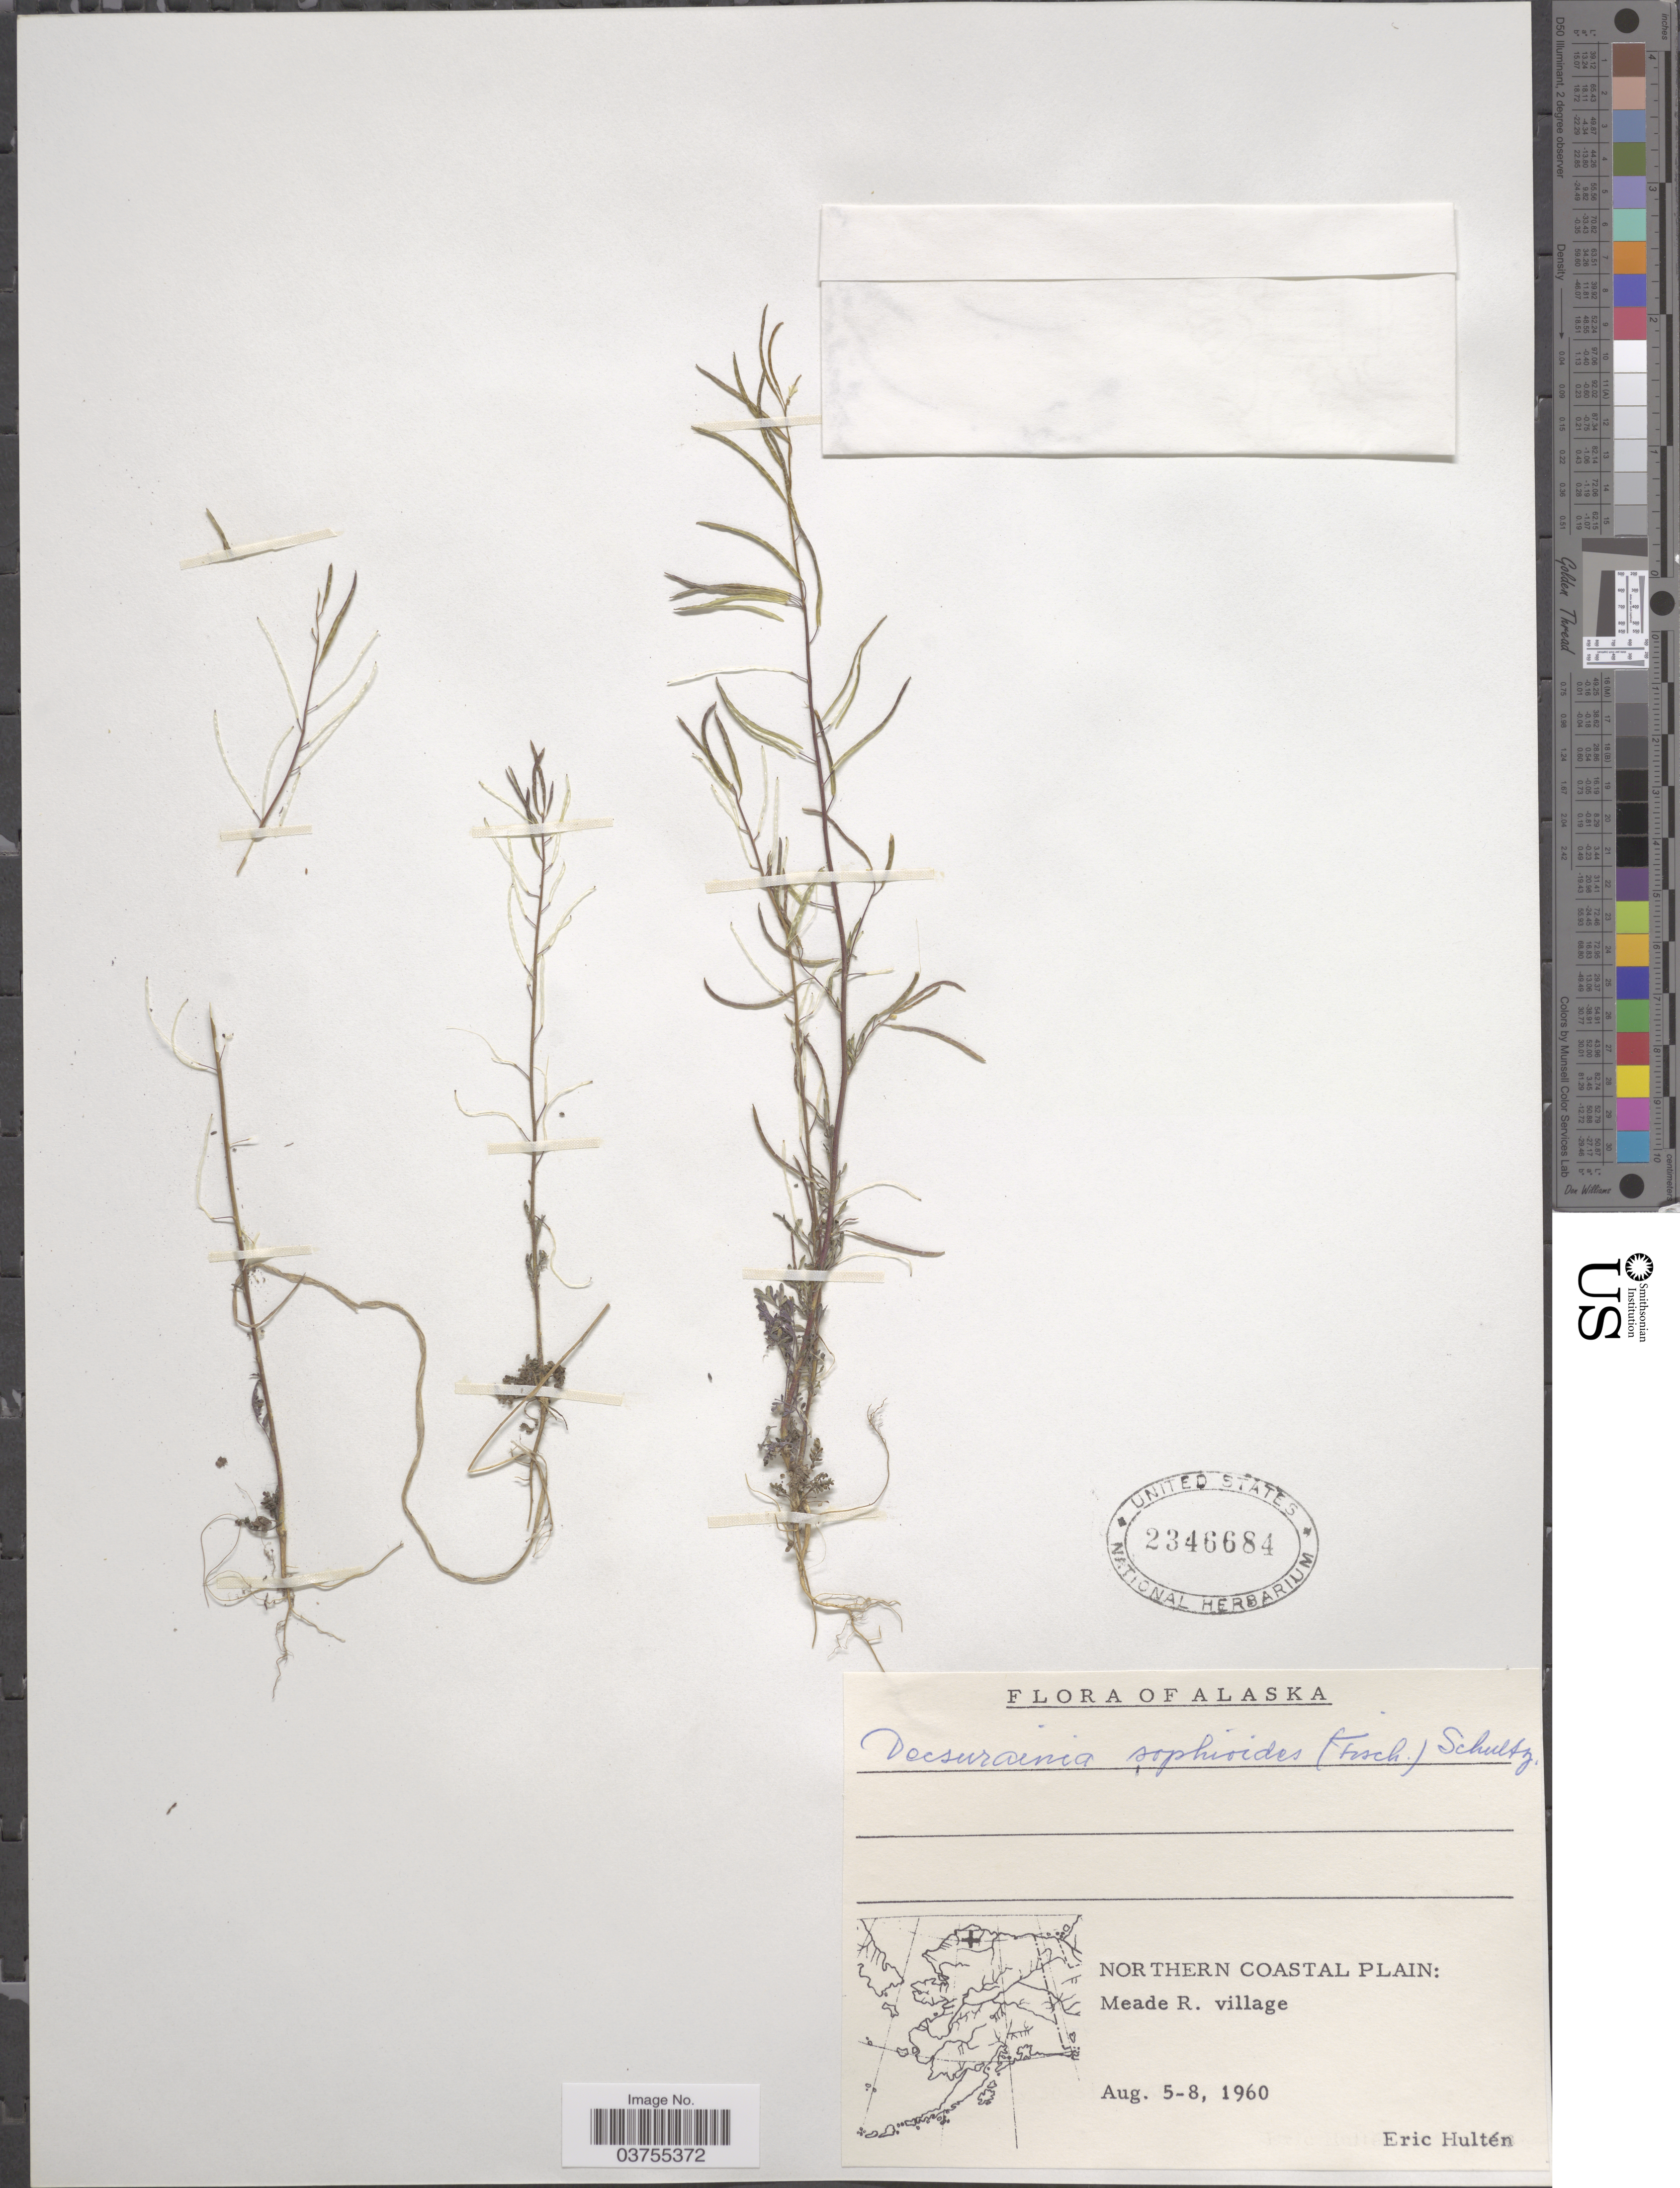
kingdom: Plantae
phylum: Tracheophyta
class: Magnoliopsida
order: Brassicales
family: Brassicaceae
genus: Descurainia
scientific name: Descurainia sophioides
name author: (Fisch.) O.E. Schultz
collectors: E. G. Hultén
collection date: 1960-08-05/1960-08-08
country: United States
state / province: Alaska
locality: Northern coastal plain: Meade R. village.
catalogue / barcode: US 2346684